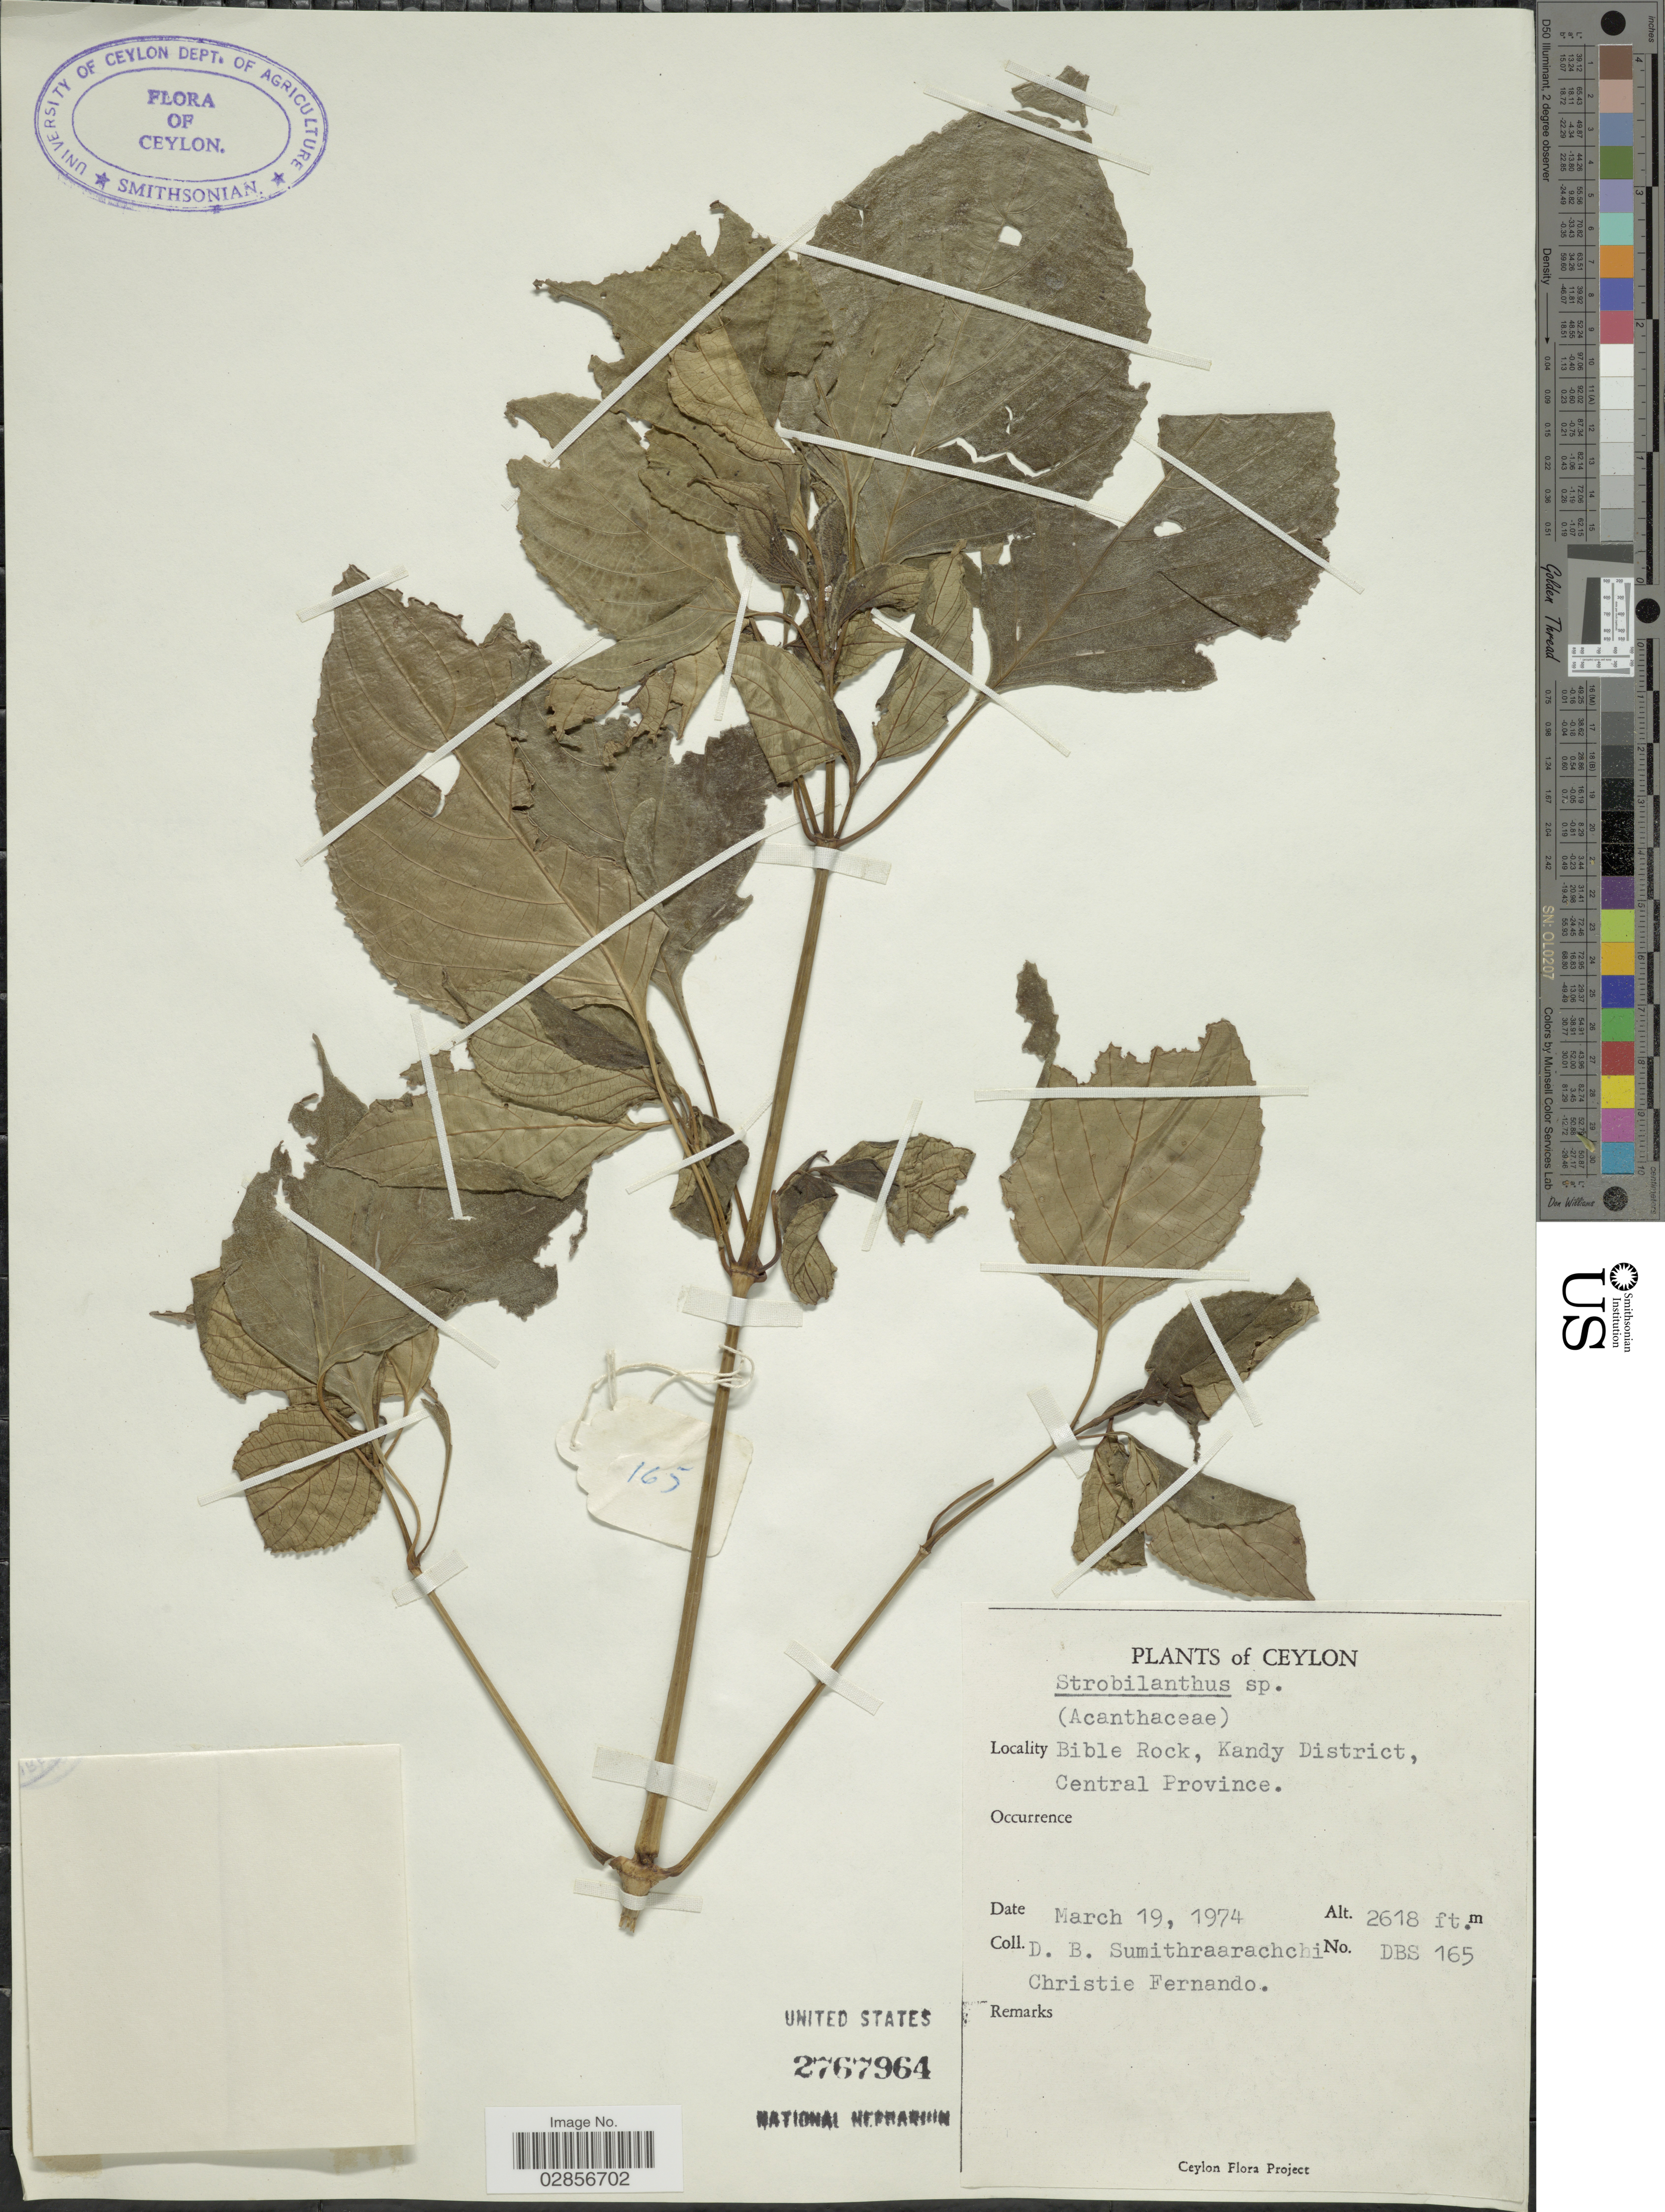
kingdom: Plantae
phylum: Tracheophyta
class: Magnoliopsida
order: Lamiales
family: Acanthaceae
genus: Strobilanthes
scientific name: Strobilanthes sp.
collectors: D. B. Sumithraarachchi & C. Fernando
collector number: DBS165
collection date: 1974-03-19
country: Sri Lanka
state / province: Central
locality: Ceylon, Bible Rock, Kandy District, Central Province.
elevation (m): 798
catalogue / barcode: US 2767964